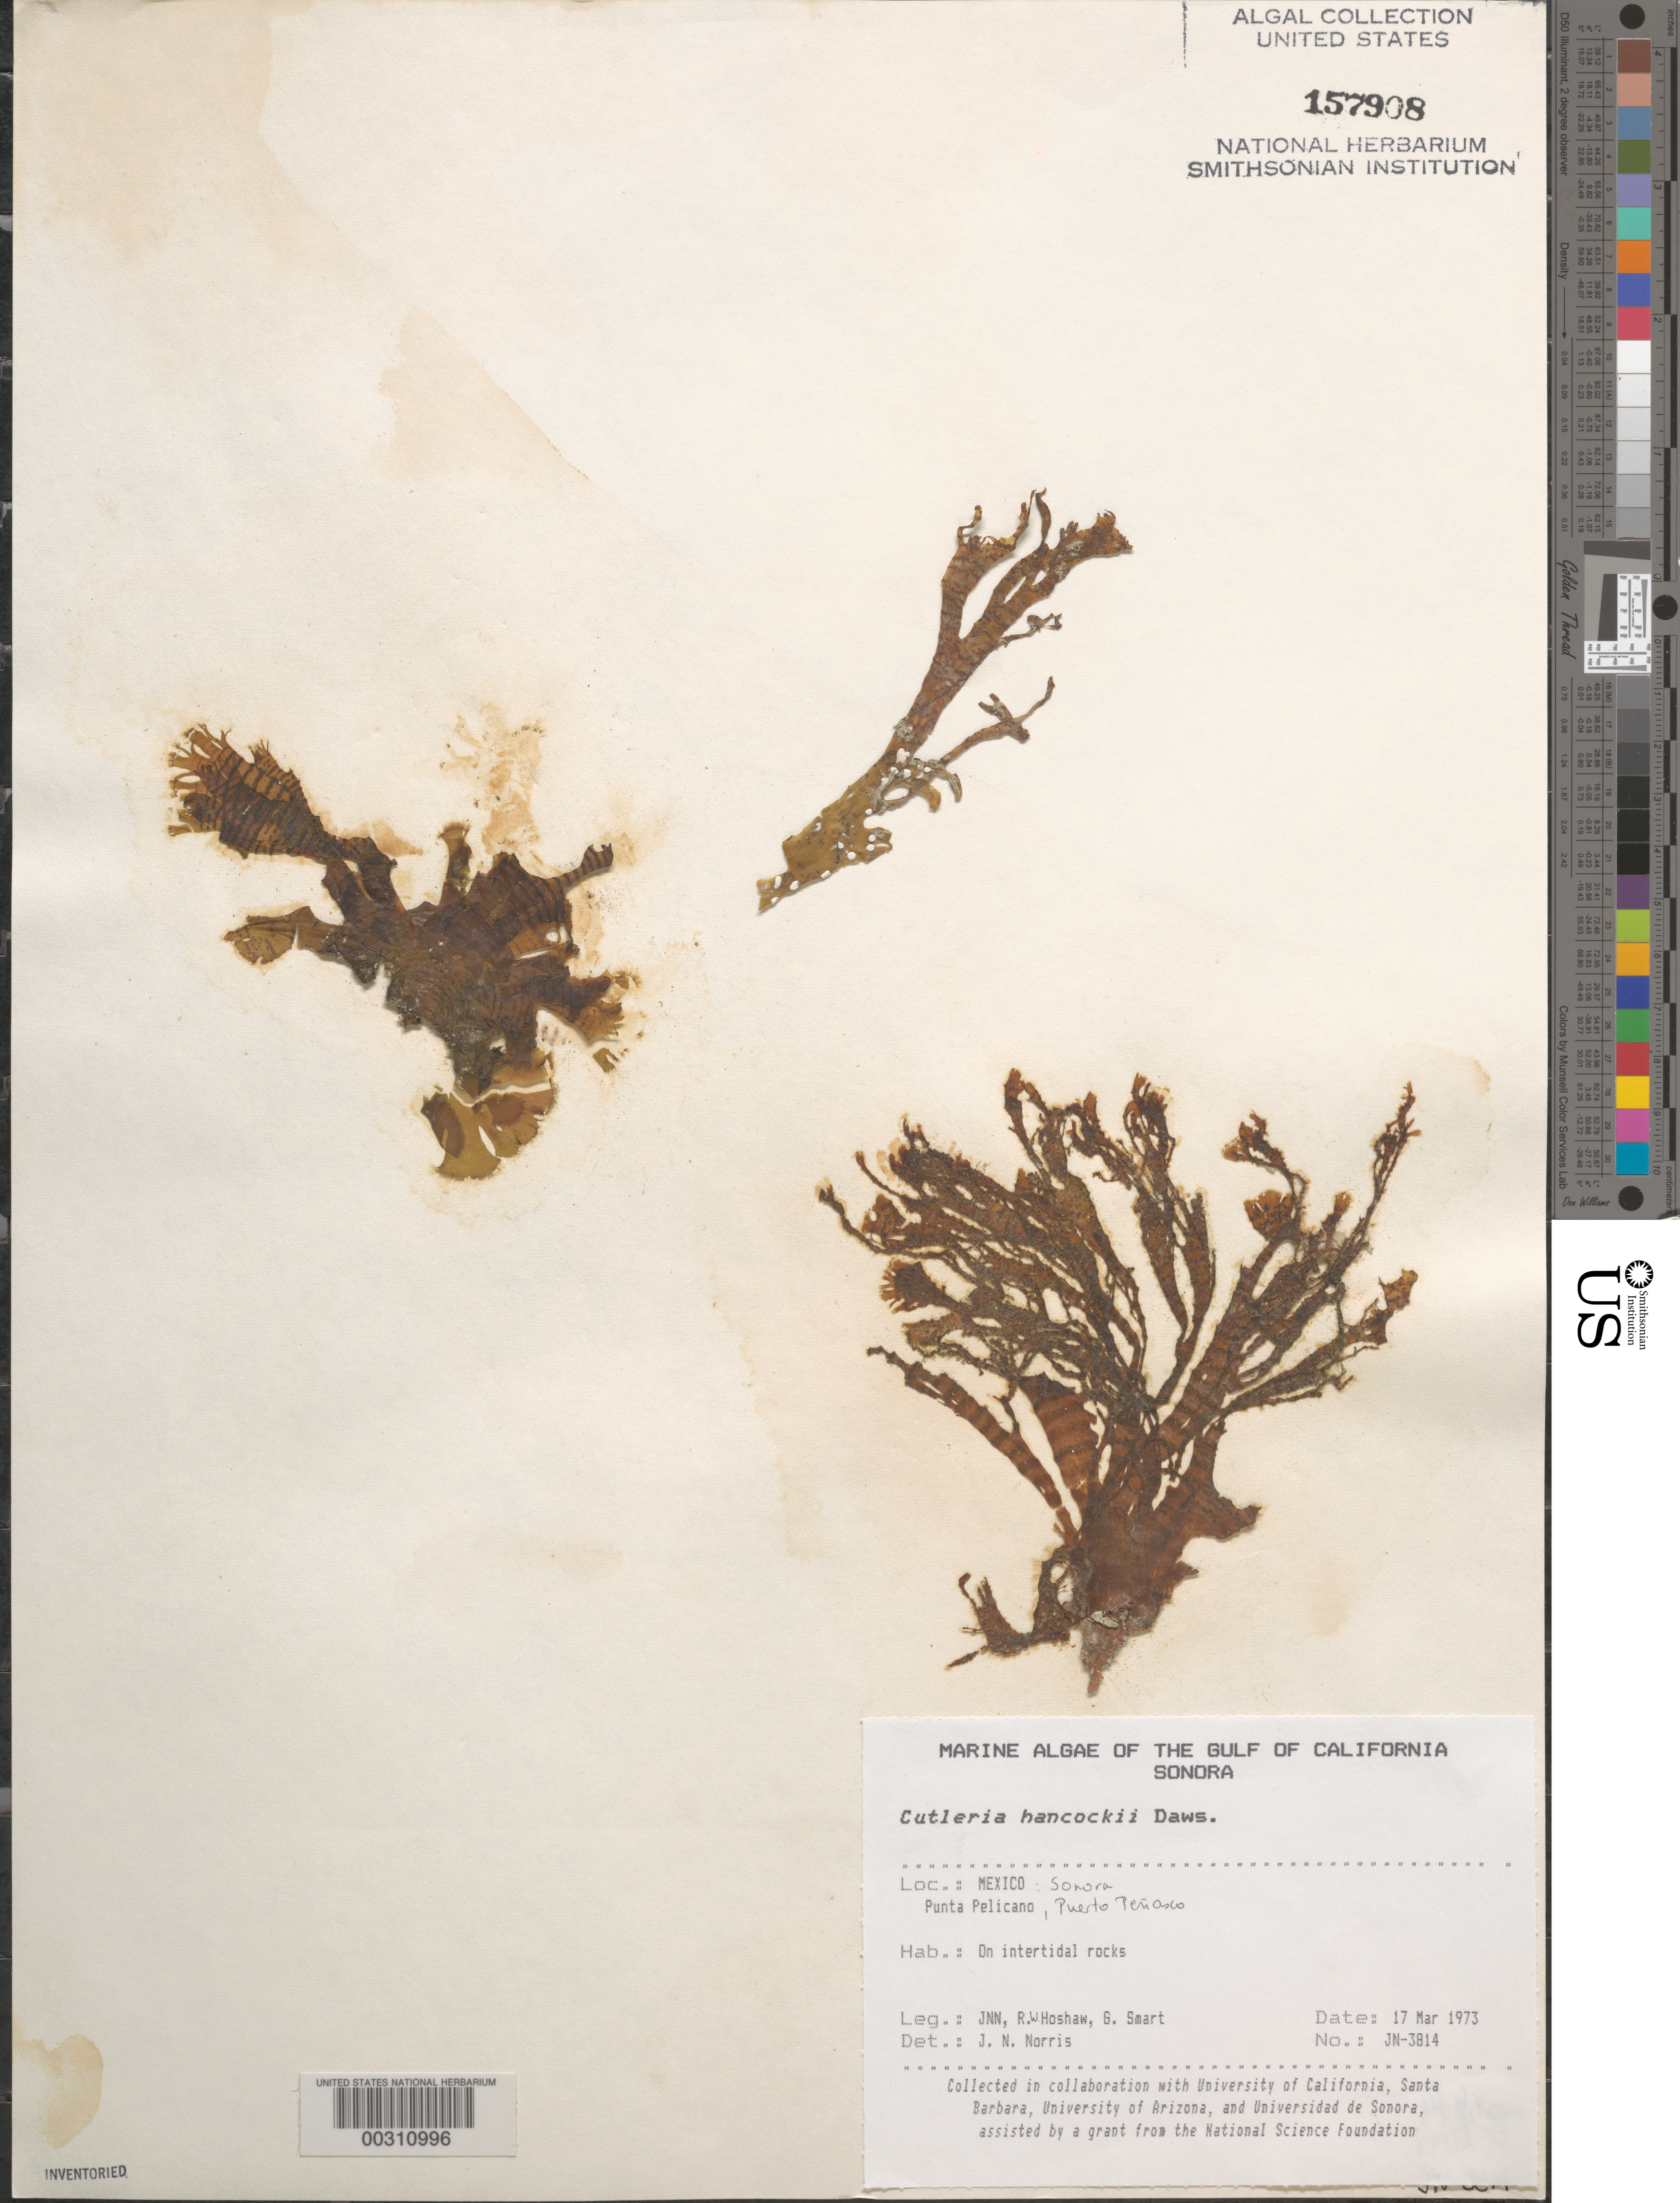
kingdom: Chromista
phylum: Ochrophyta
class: Phaeophyceae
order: Cutleriales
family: Cutleriaceae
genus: Cutleria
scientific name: Cutleria hancockii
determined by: Norris, James N.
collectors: J. N. Norris, R. Hoshaw & G. Smart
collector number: JN-3814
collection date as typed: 17 Mar 1973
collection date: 1973-03-17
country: Mexico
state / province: Sonora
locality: Punta Pelicano, Puerto Penasco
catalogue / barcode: US 157908